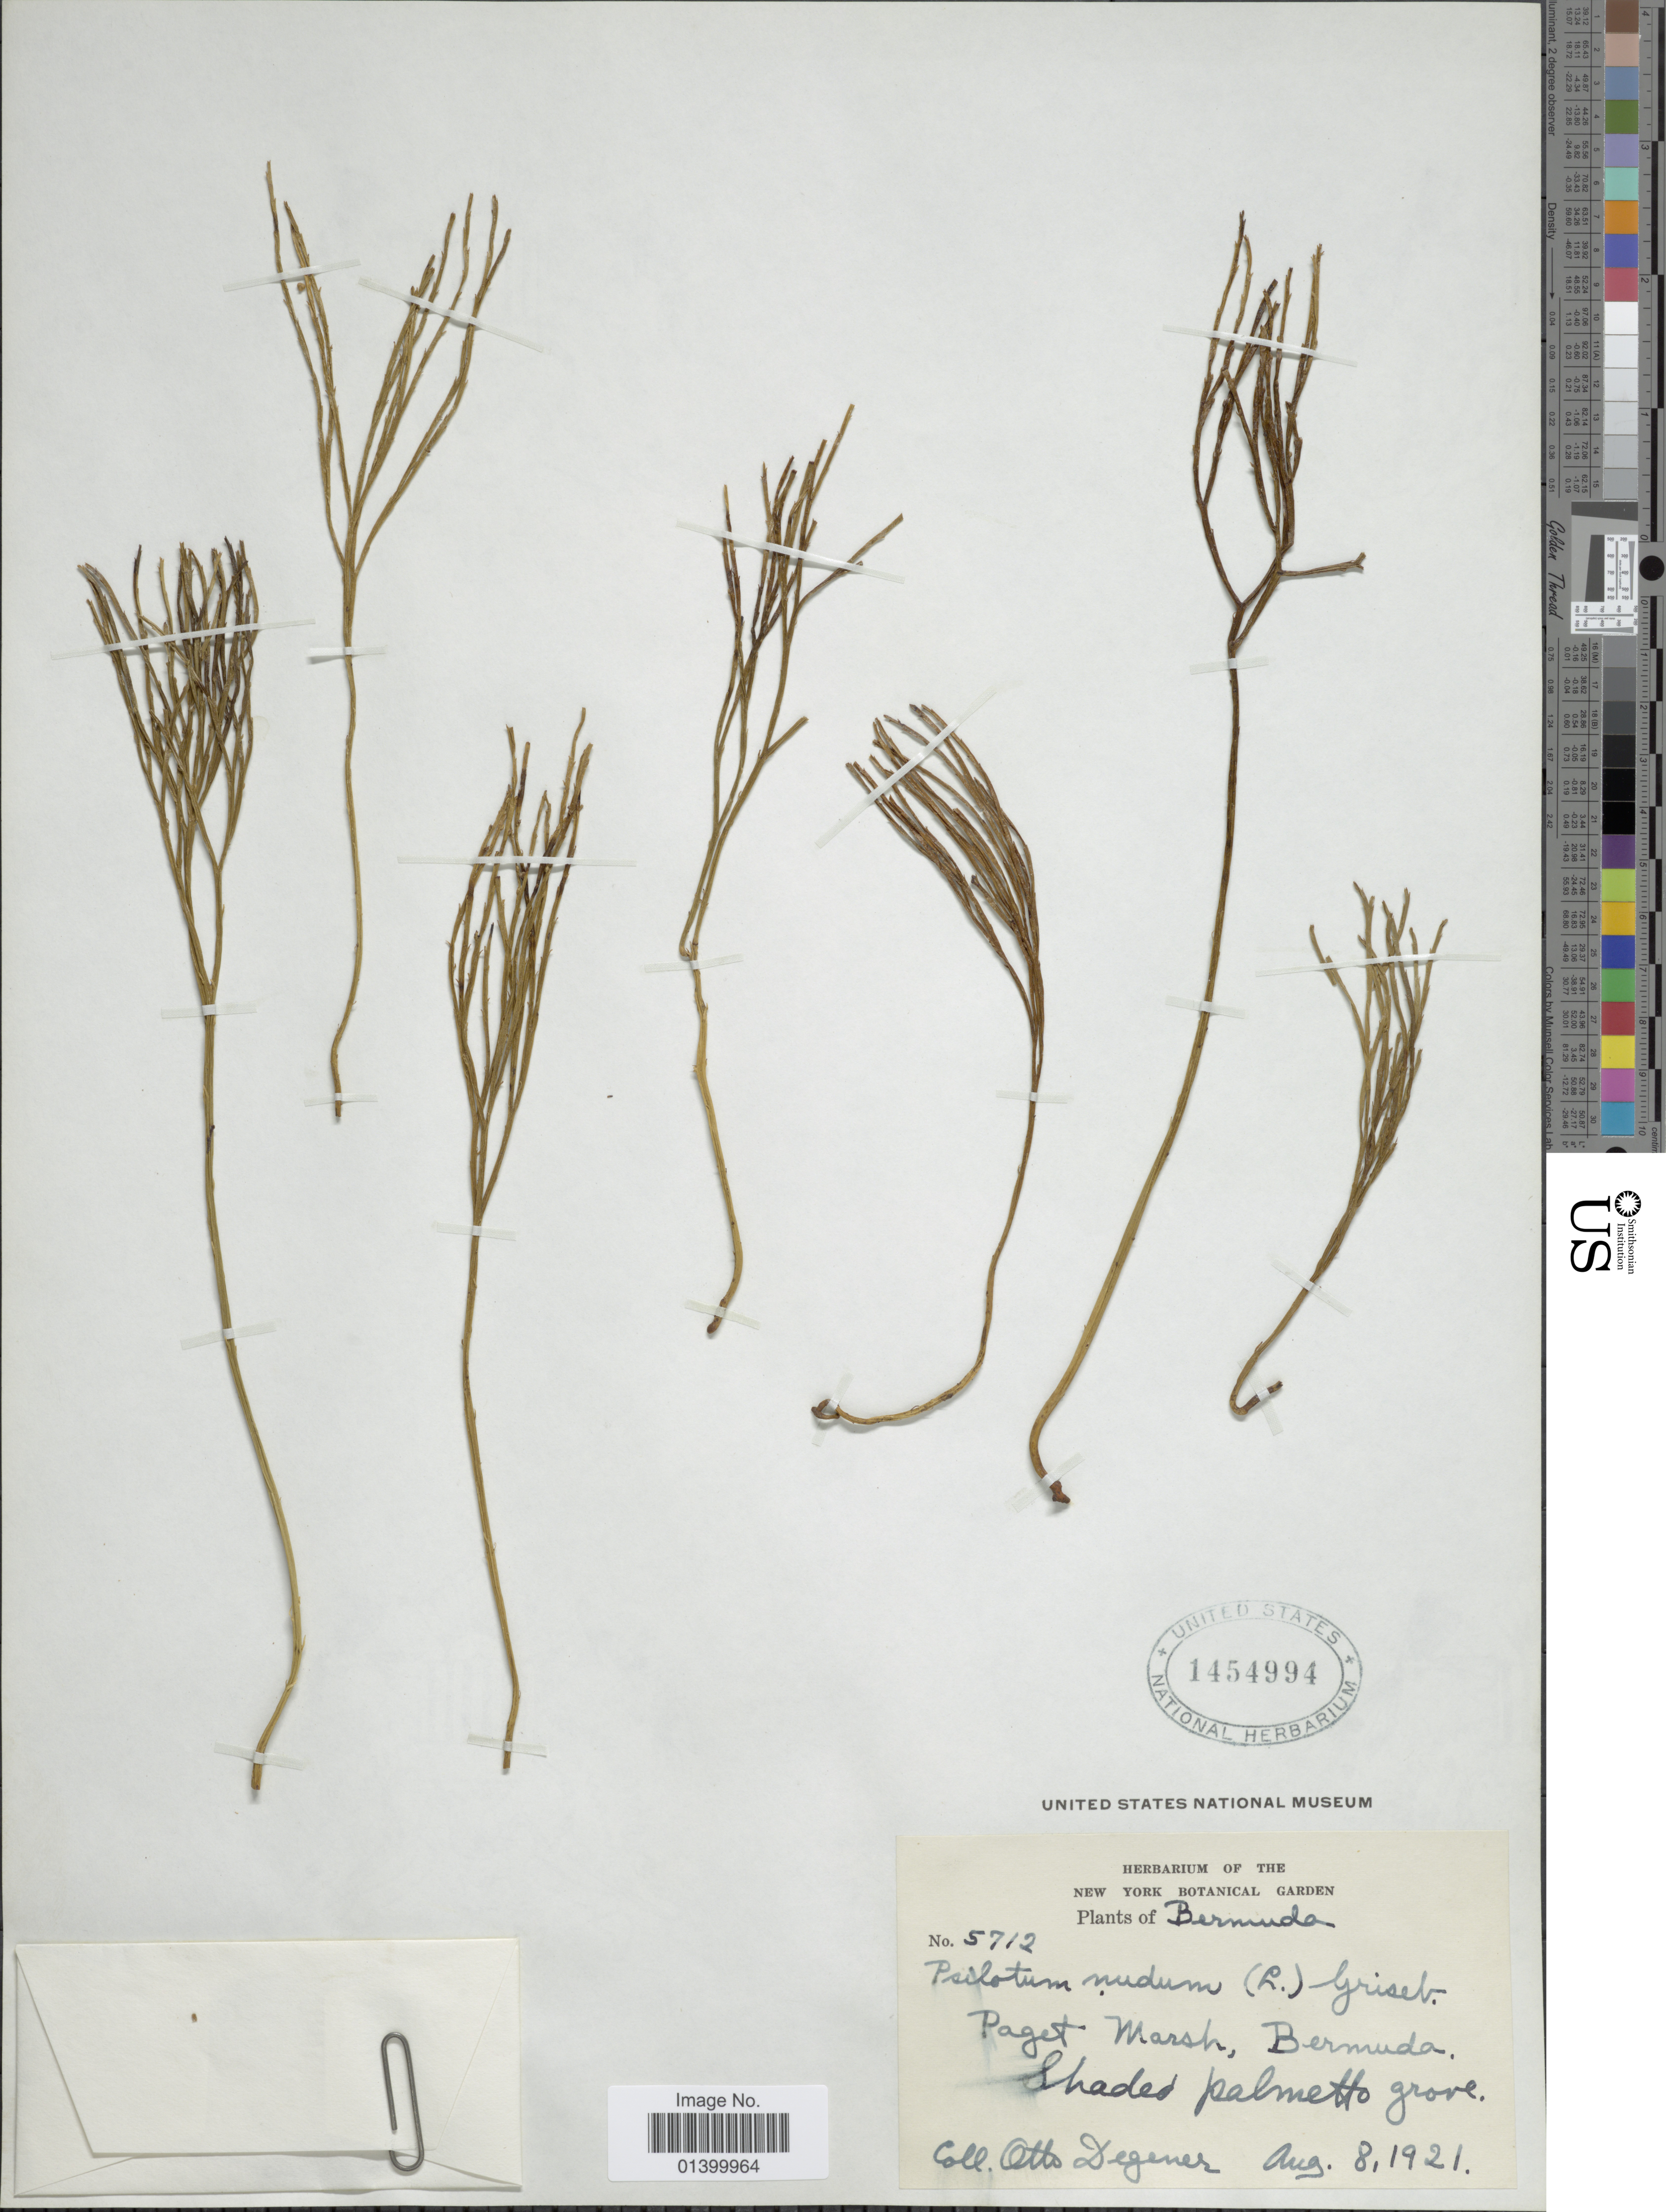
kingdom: Plantae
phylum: Tracheophyta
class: Polypodiopsida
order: Psilotales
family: Psilotaceae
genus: Psilotum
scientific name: Psilotum nudum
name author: (L.) P. Beauv.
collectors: O. Degener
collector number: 5712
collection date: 1921-08-08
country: Bermuda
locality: Paget Marsh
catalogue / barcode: US 1454994